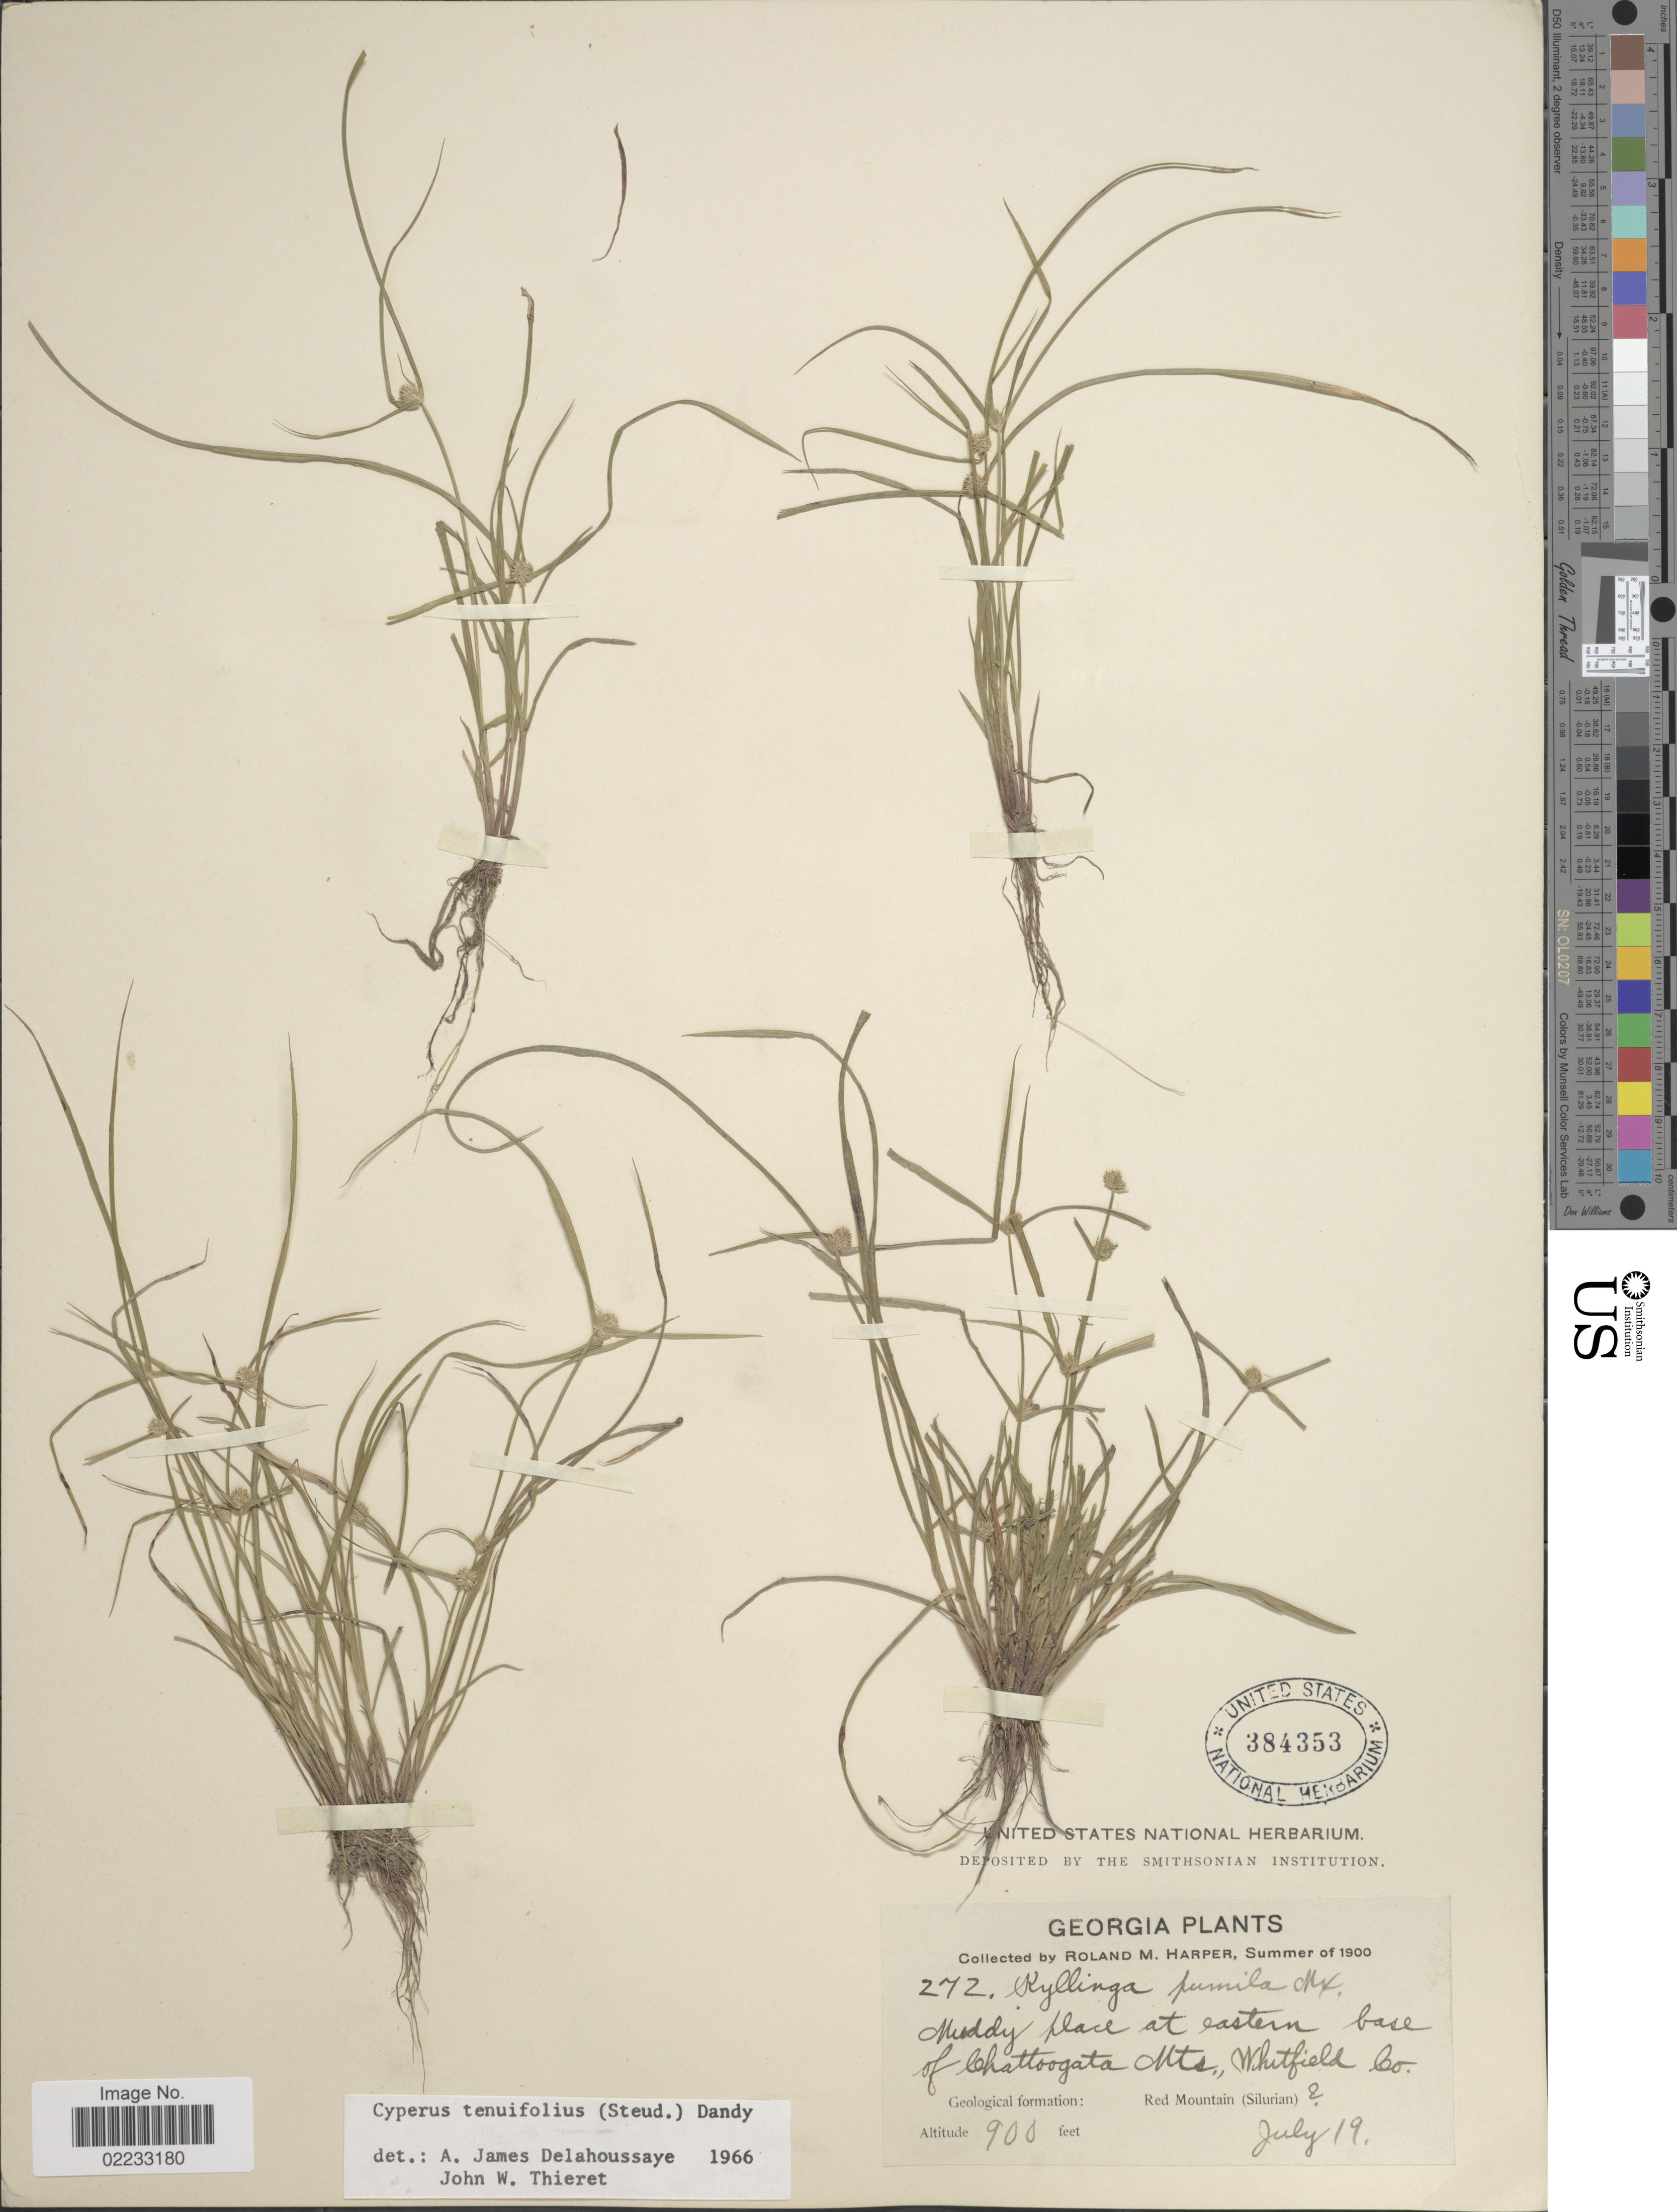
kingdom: Plantae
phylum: Tracheophyta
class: Liliopsida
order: Poales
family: Cyperaceae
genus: Cyperus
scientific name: Cyperus hortensis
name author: (Salzm. ex Steud.) Dorr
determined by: Strong, Mark T., (BOT), Smithsonian Institution - National Museum of Natural History (UNITED STATES)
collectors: R. M. Harper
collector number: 272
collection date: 1900-07-19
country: United States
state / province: Georgia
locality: Place at eastern base of Chattoogata Mts., Whitefield Co. Red Mountain (Silurian)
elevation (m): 274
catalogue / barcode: US 384353